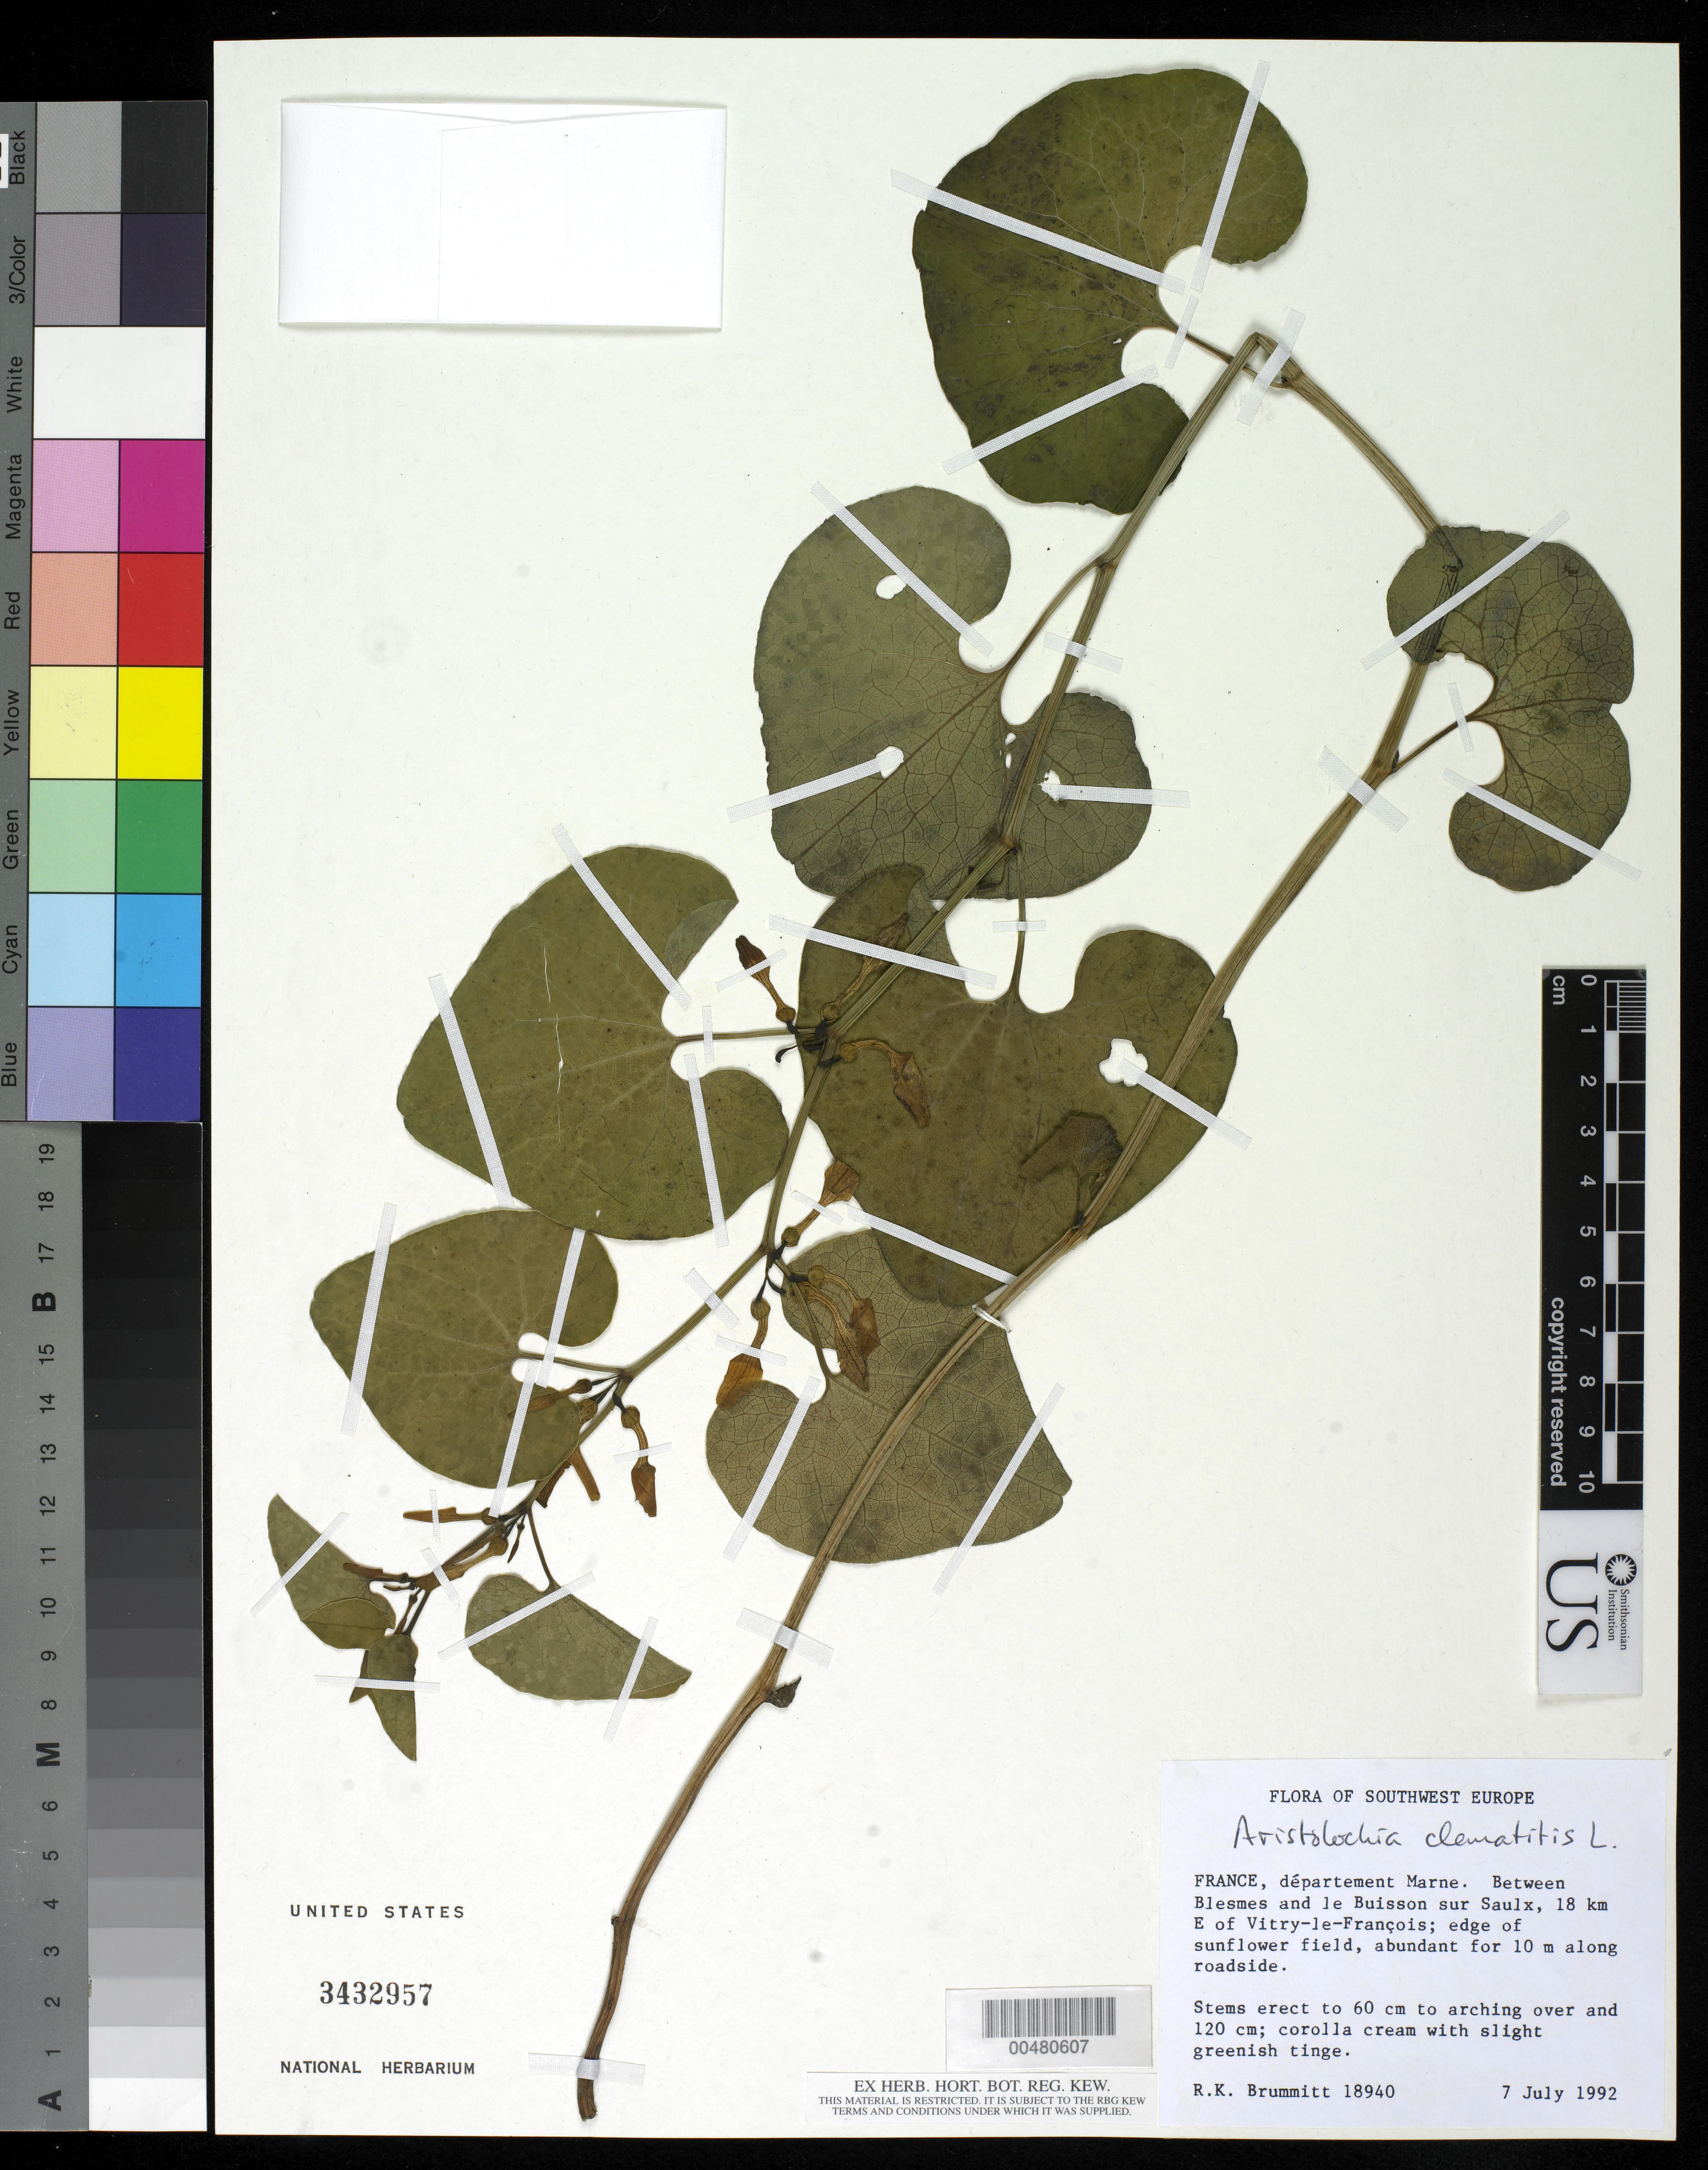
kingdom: Plantae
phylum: Tracheophyta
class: Magnoliopsida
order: Piperales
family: Aristolochiaceae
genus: Aristolochia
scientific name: Aristolochia clematitis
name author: L.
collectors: R. K. Brummitt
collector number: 18940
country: France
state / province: Grand Est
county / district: Marne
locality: Between Bkesmes and le Busson sur Saulx, E of Vitry-le-Francois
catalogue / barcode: US 3432957